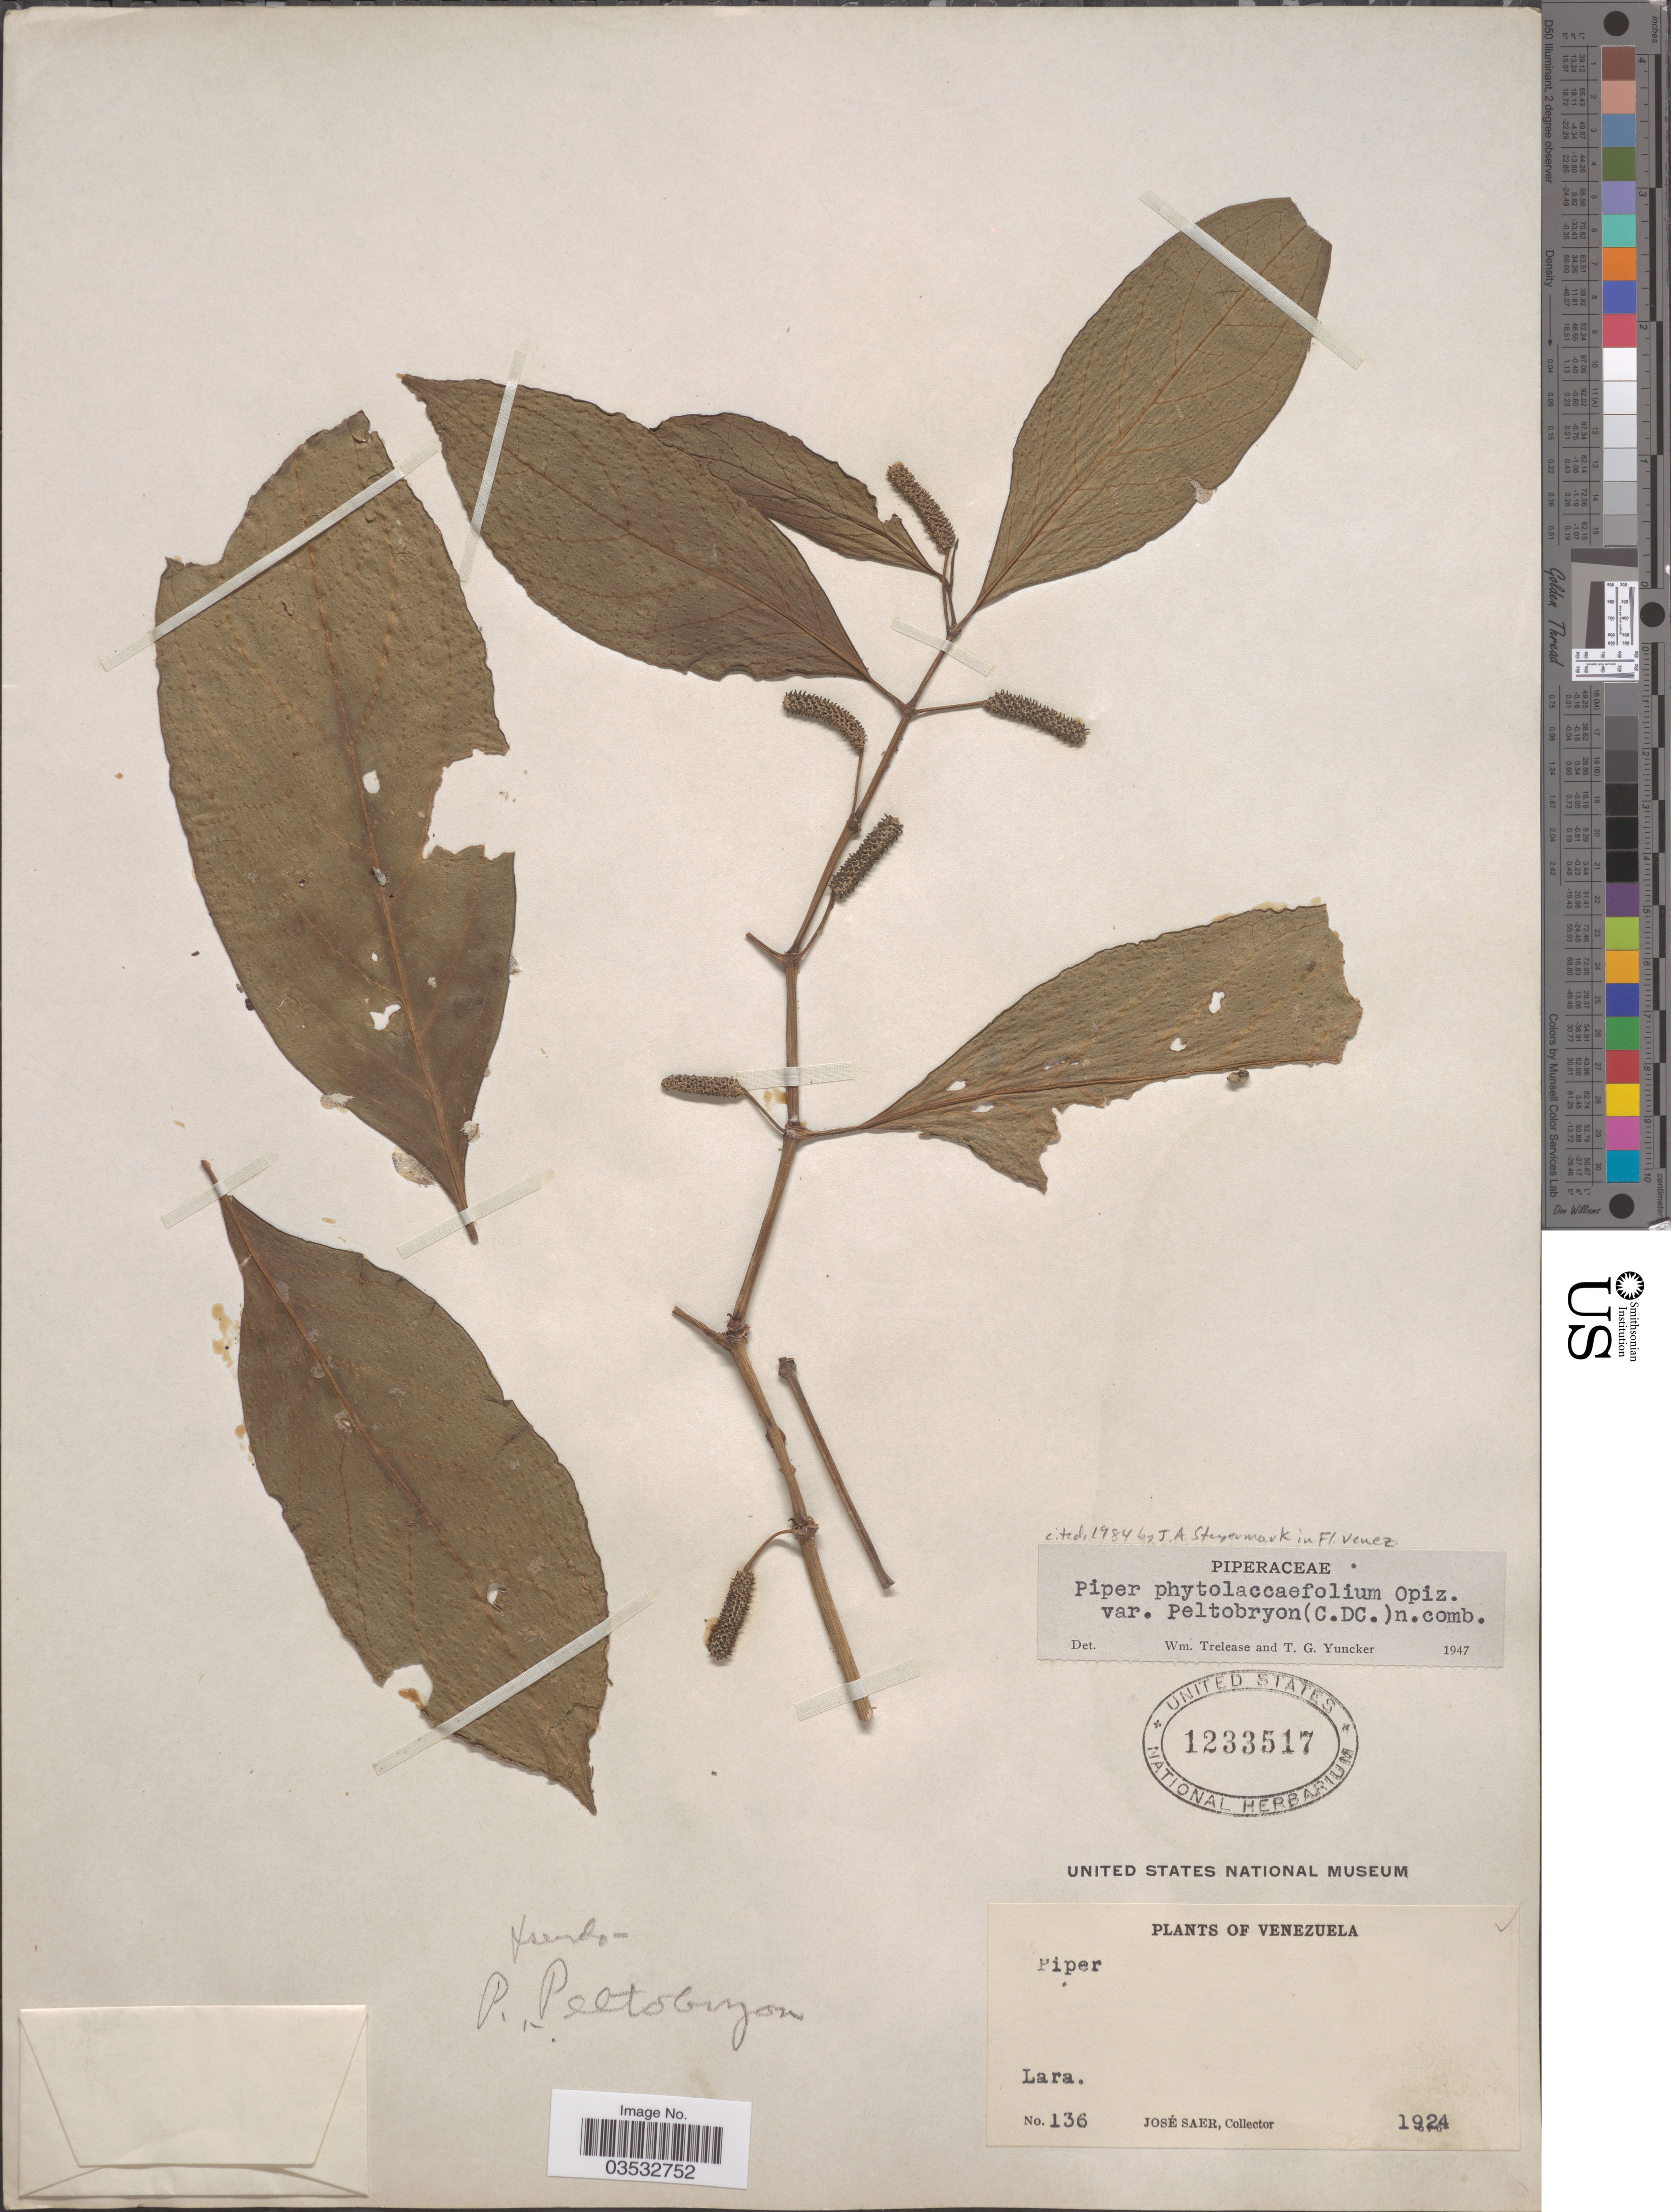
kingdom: Plantae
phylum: Tracheophyta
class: Magnoliopsida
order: Piperales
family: Piperaceae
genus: Piper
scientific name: Piper phytolaccifolium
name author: Opiz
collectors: J. Saer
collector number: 136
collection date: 1924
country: Venezuela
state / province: Lara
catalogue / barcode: US 1233517